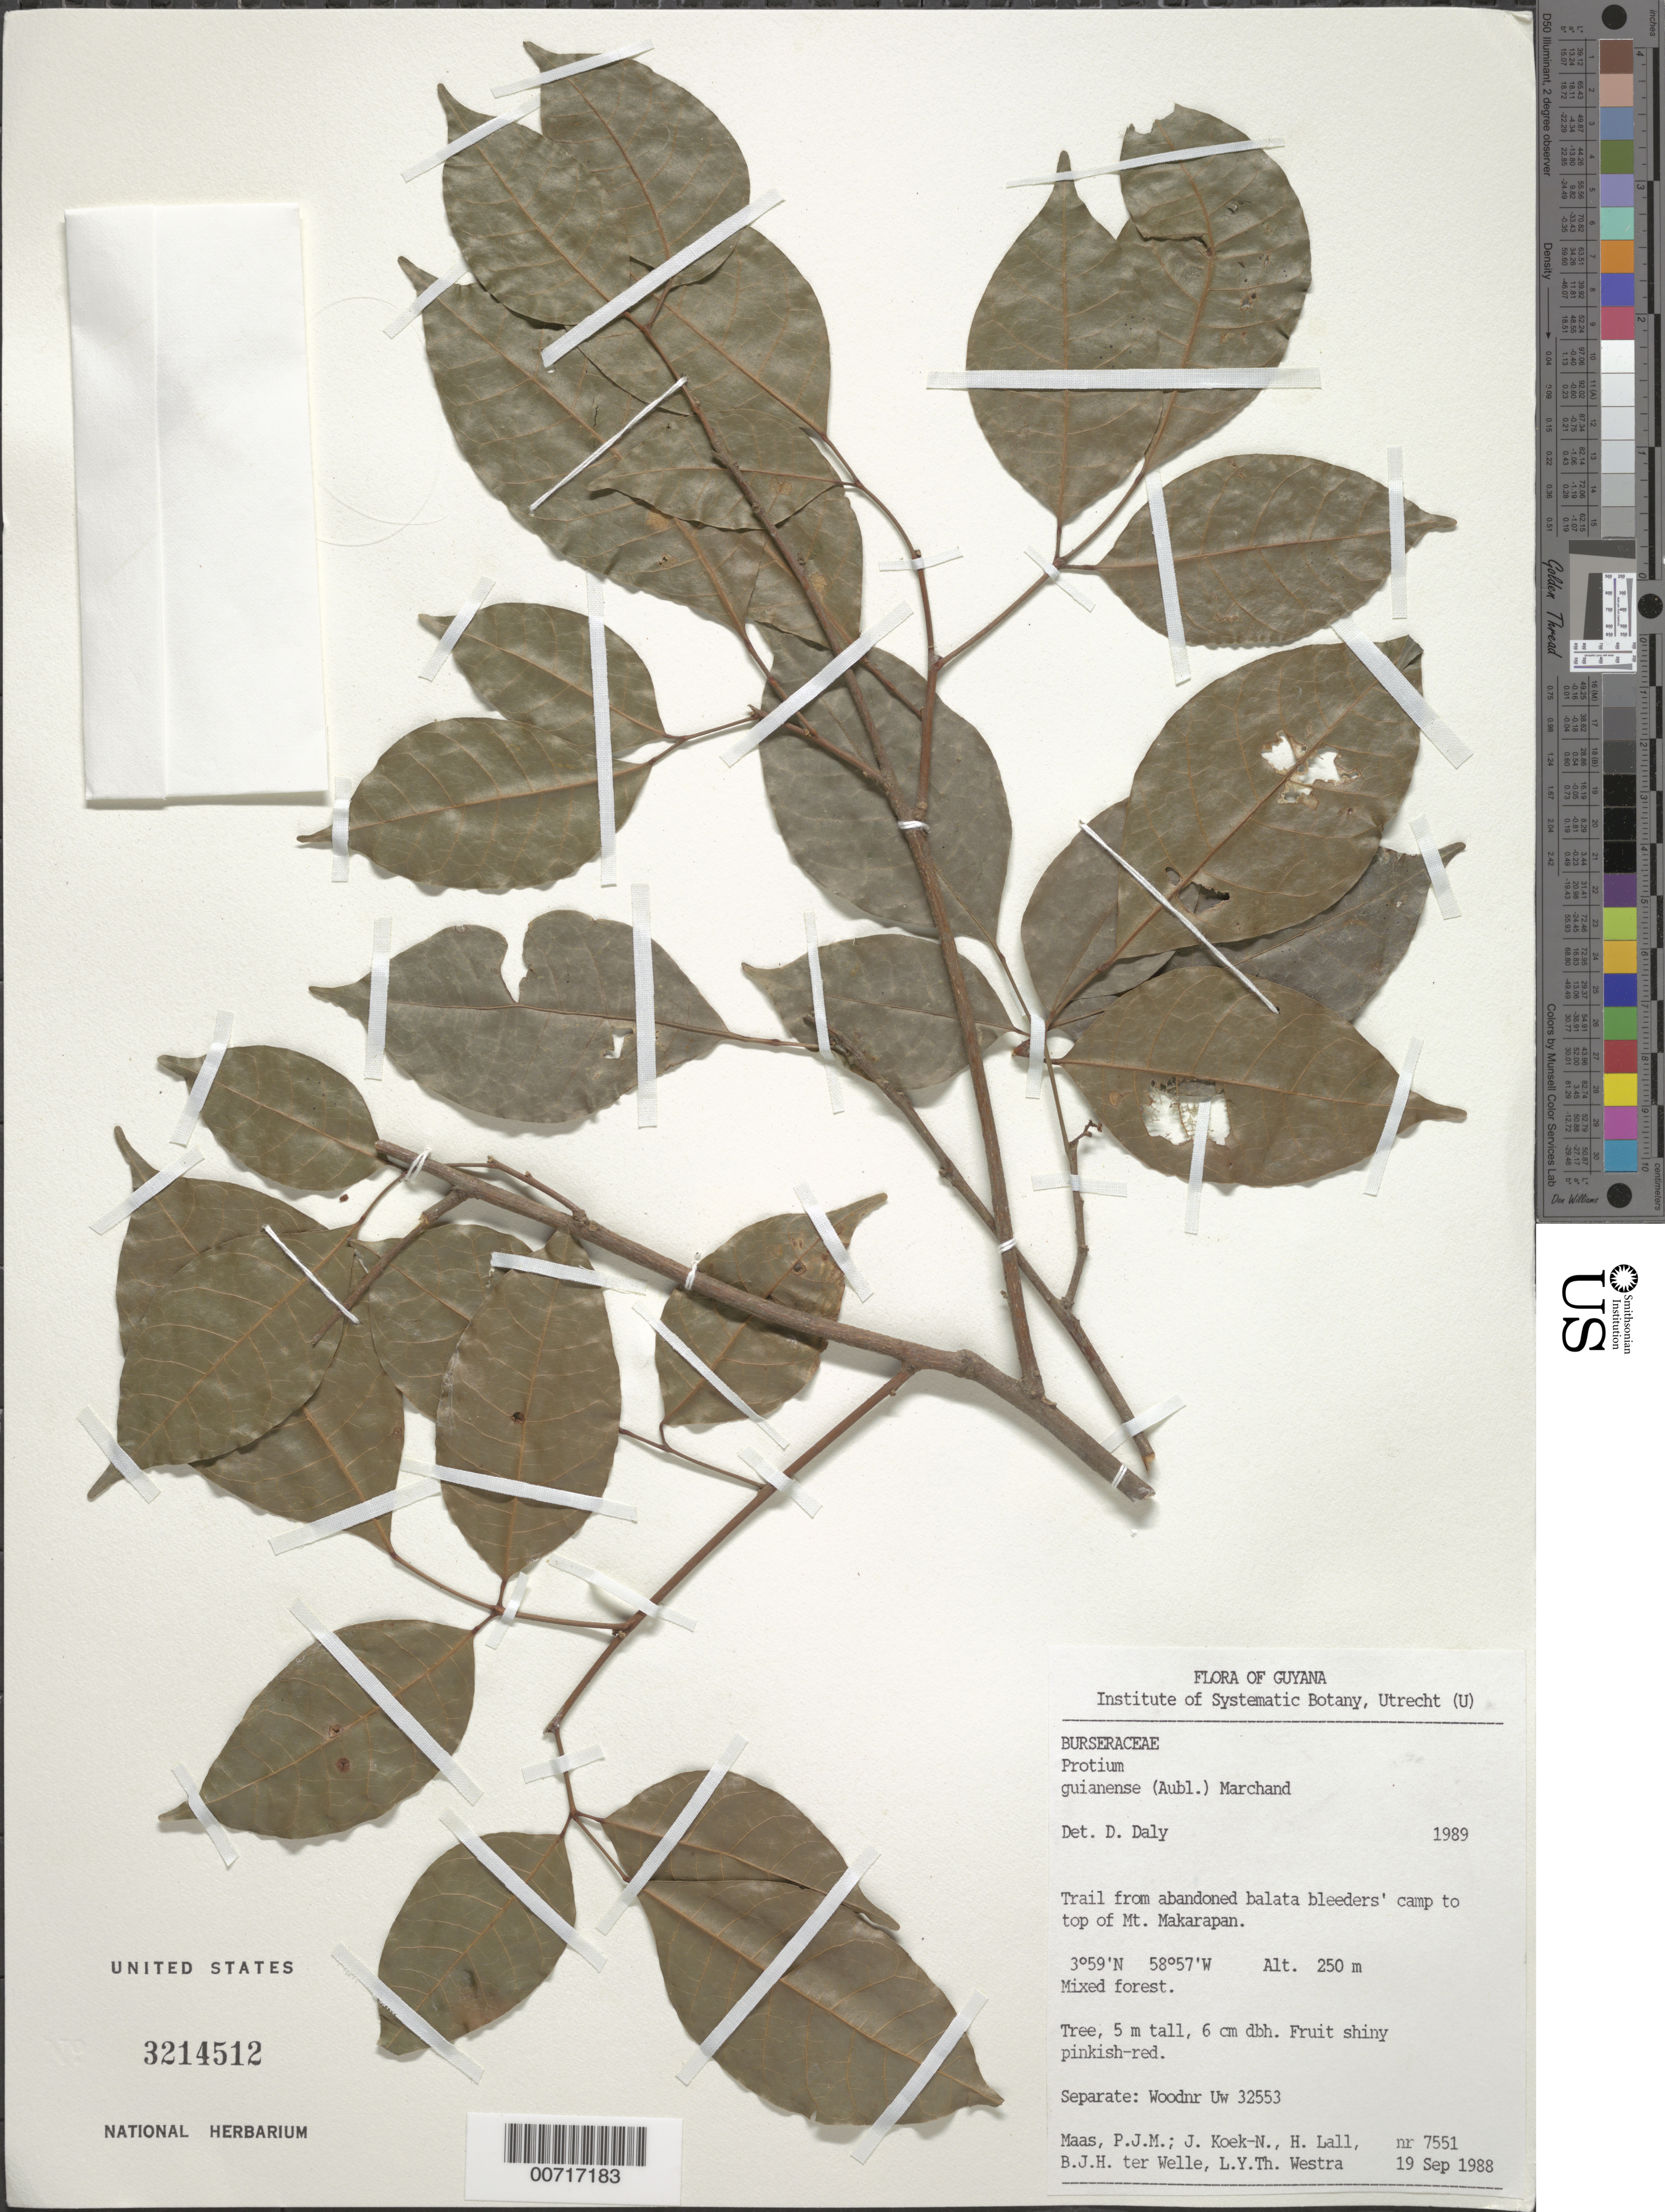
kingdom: Plantae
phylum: Tracheophyta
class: Magnoliopsida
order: Sapindales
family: Burseraceae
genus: Protium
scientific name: Protium guianense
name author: (Aubl.) Marchand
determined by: Daly, D. C.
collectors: P. Maas, J. Koek-Noorman, H. Lall, B. Welle & L. Y. T. Westra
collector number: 7551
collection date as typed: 19-Sep-88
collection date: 1988-09-19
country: Guyana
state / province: U. Takutu-U. Essequibo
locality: Mt. Makarapan, trail from abandoned balata bleeder camp to top of mt.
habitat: Mixed forest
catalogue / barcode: US 3214512